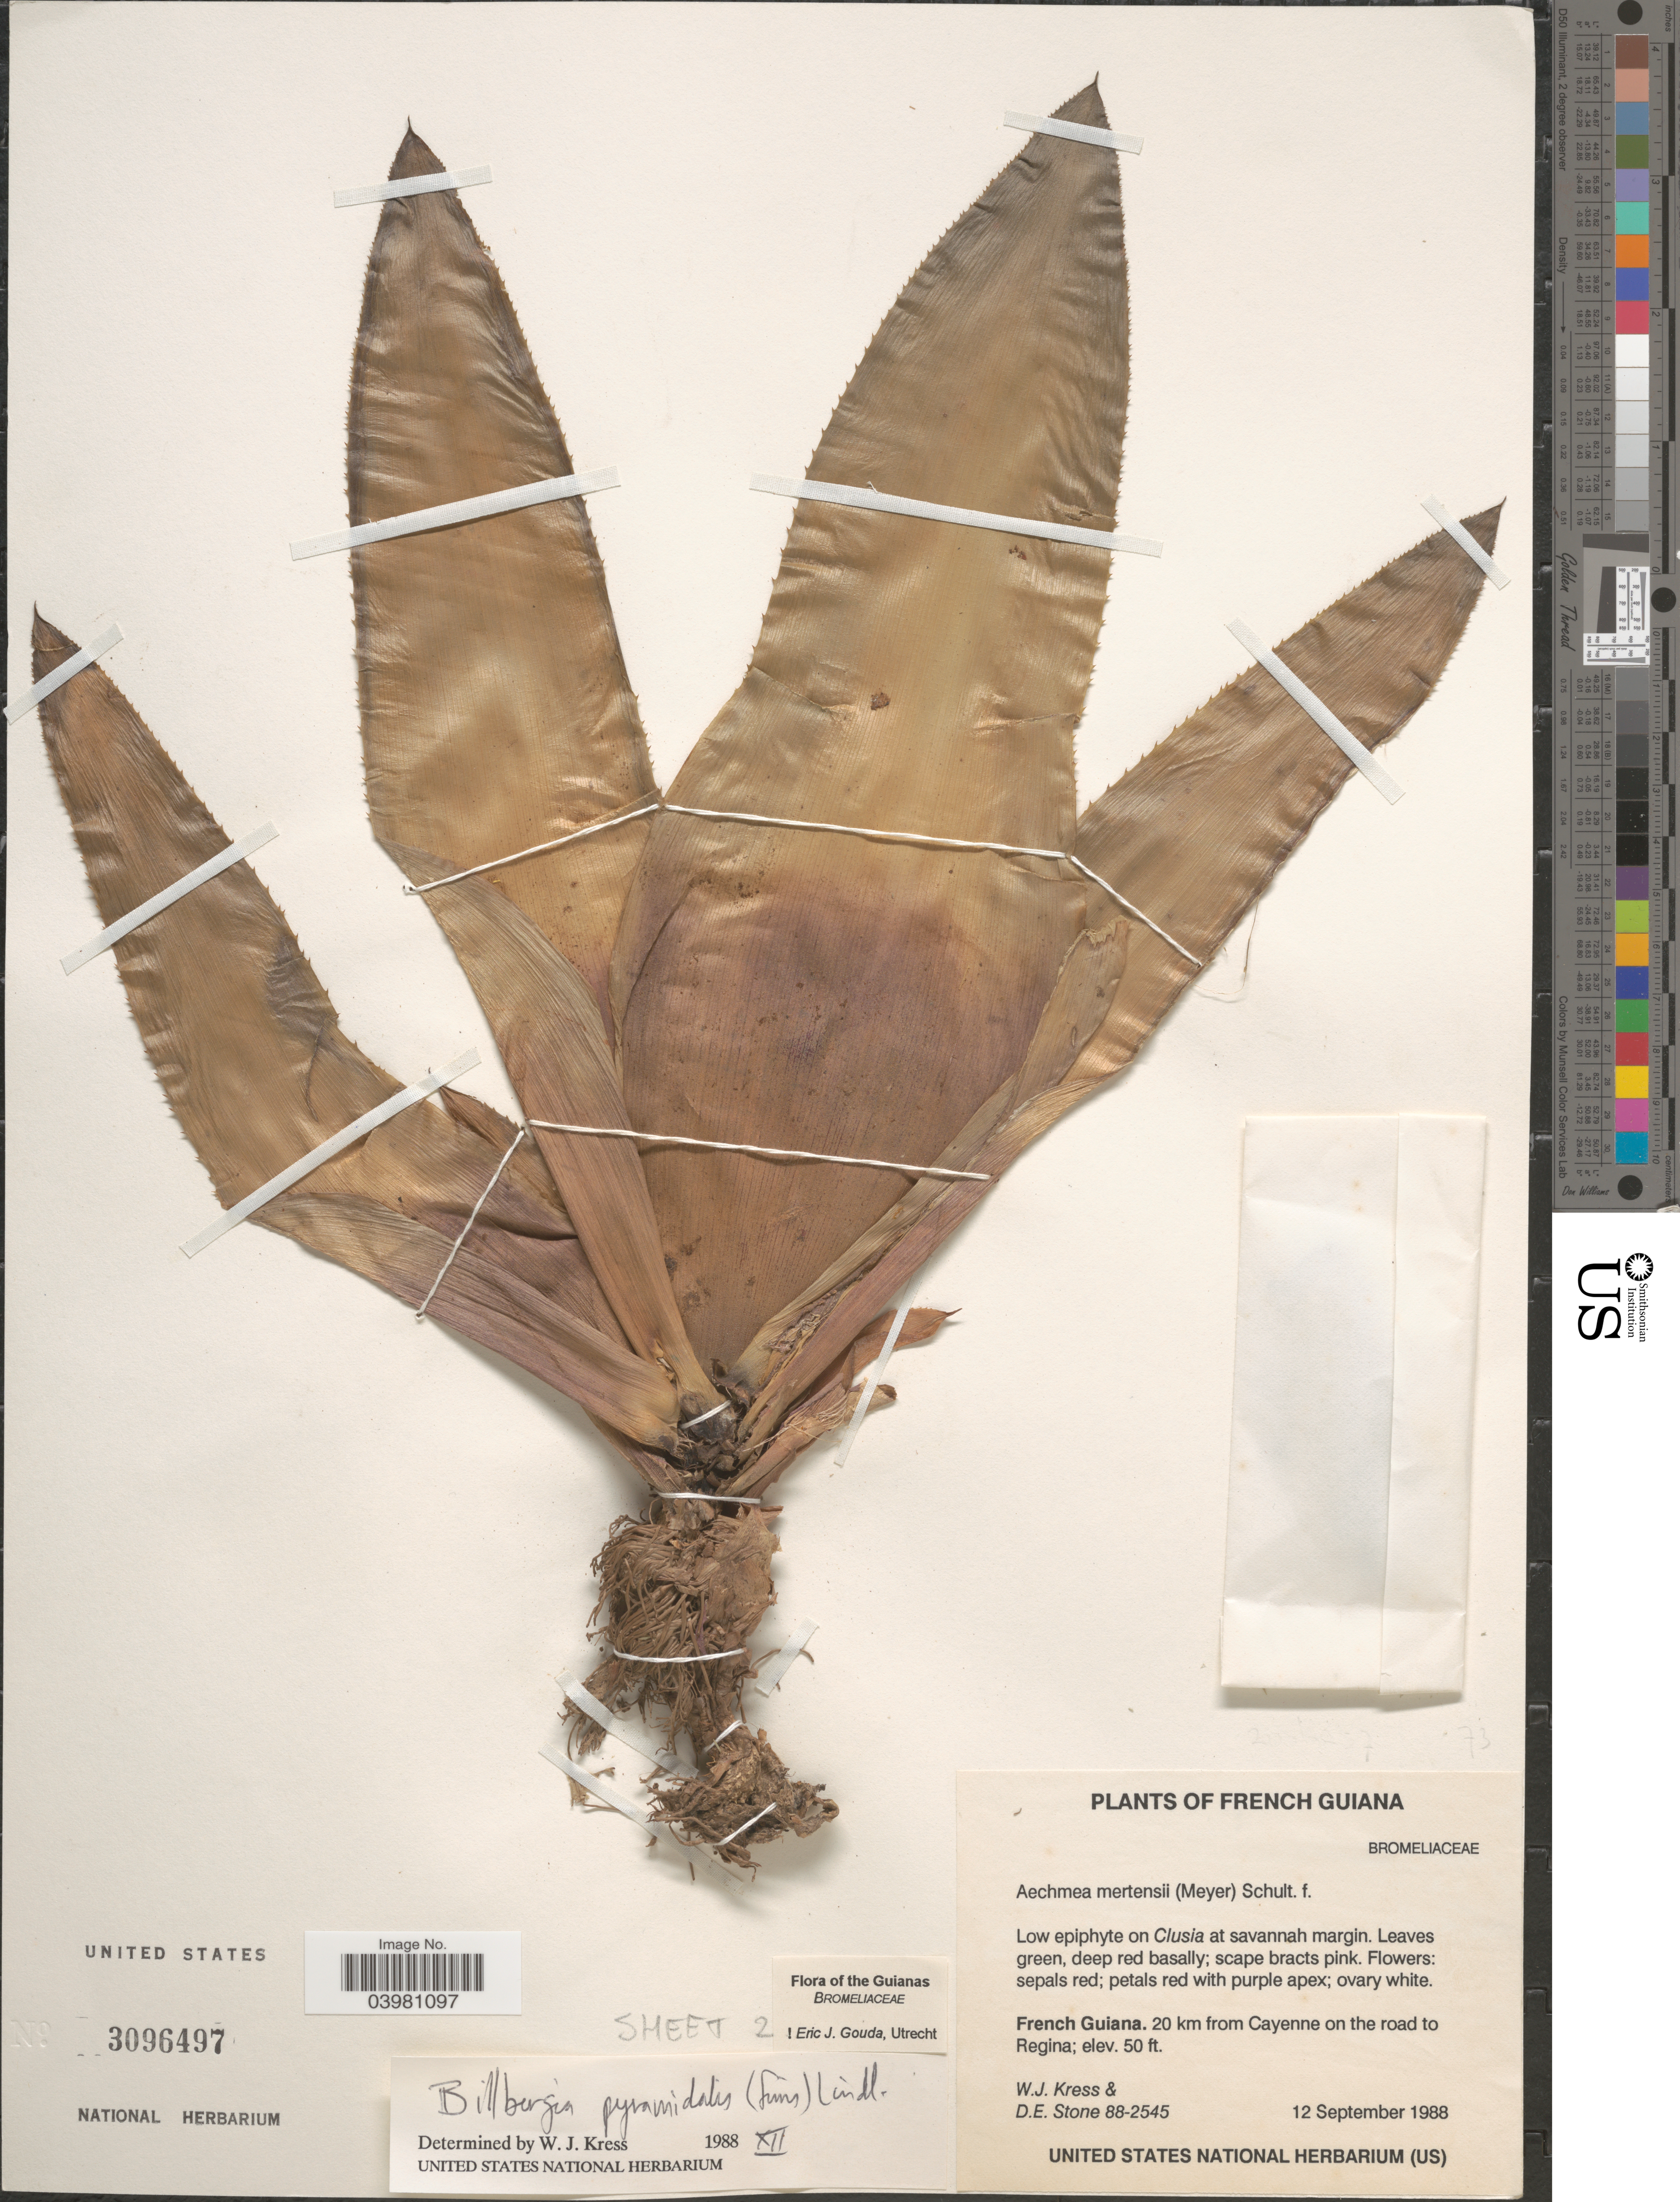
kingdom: Plantae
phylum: Tracheophyta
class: Liliopsida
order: Poales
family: Bromeliaceae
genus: Billbergia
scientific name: Billbergia pyramidalis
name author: (Sims) Lindl.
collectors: W. J. Kress & D. E. Stone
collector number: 88-2545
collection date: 1988-09-12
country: French Guiana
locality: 20 km from Cayenne on the road to Regina.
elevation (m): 15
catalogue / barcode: US 3096497